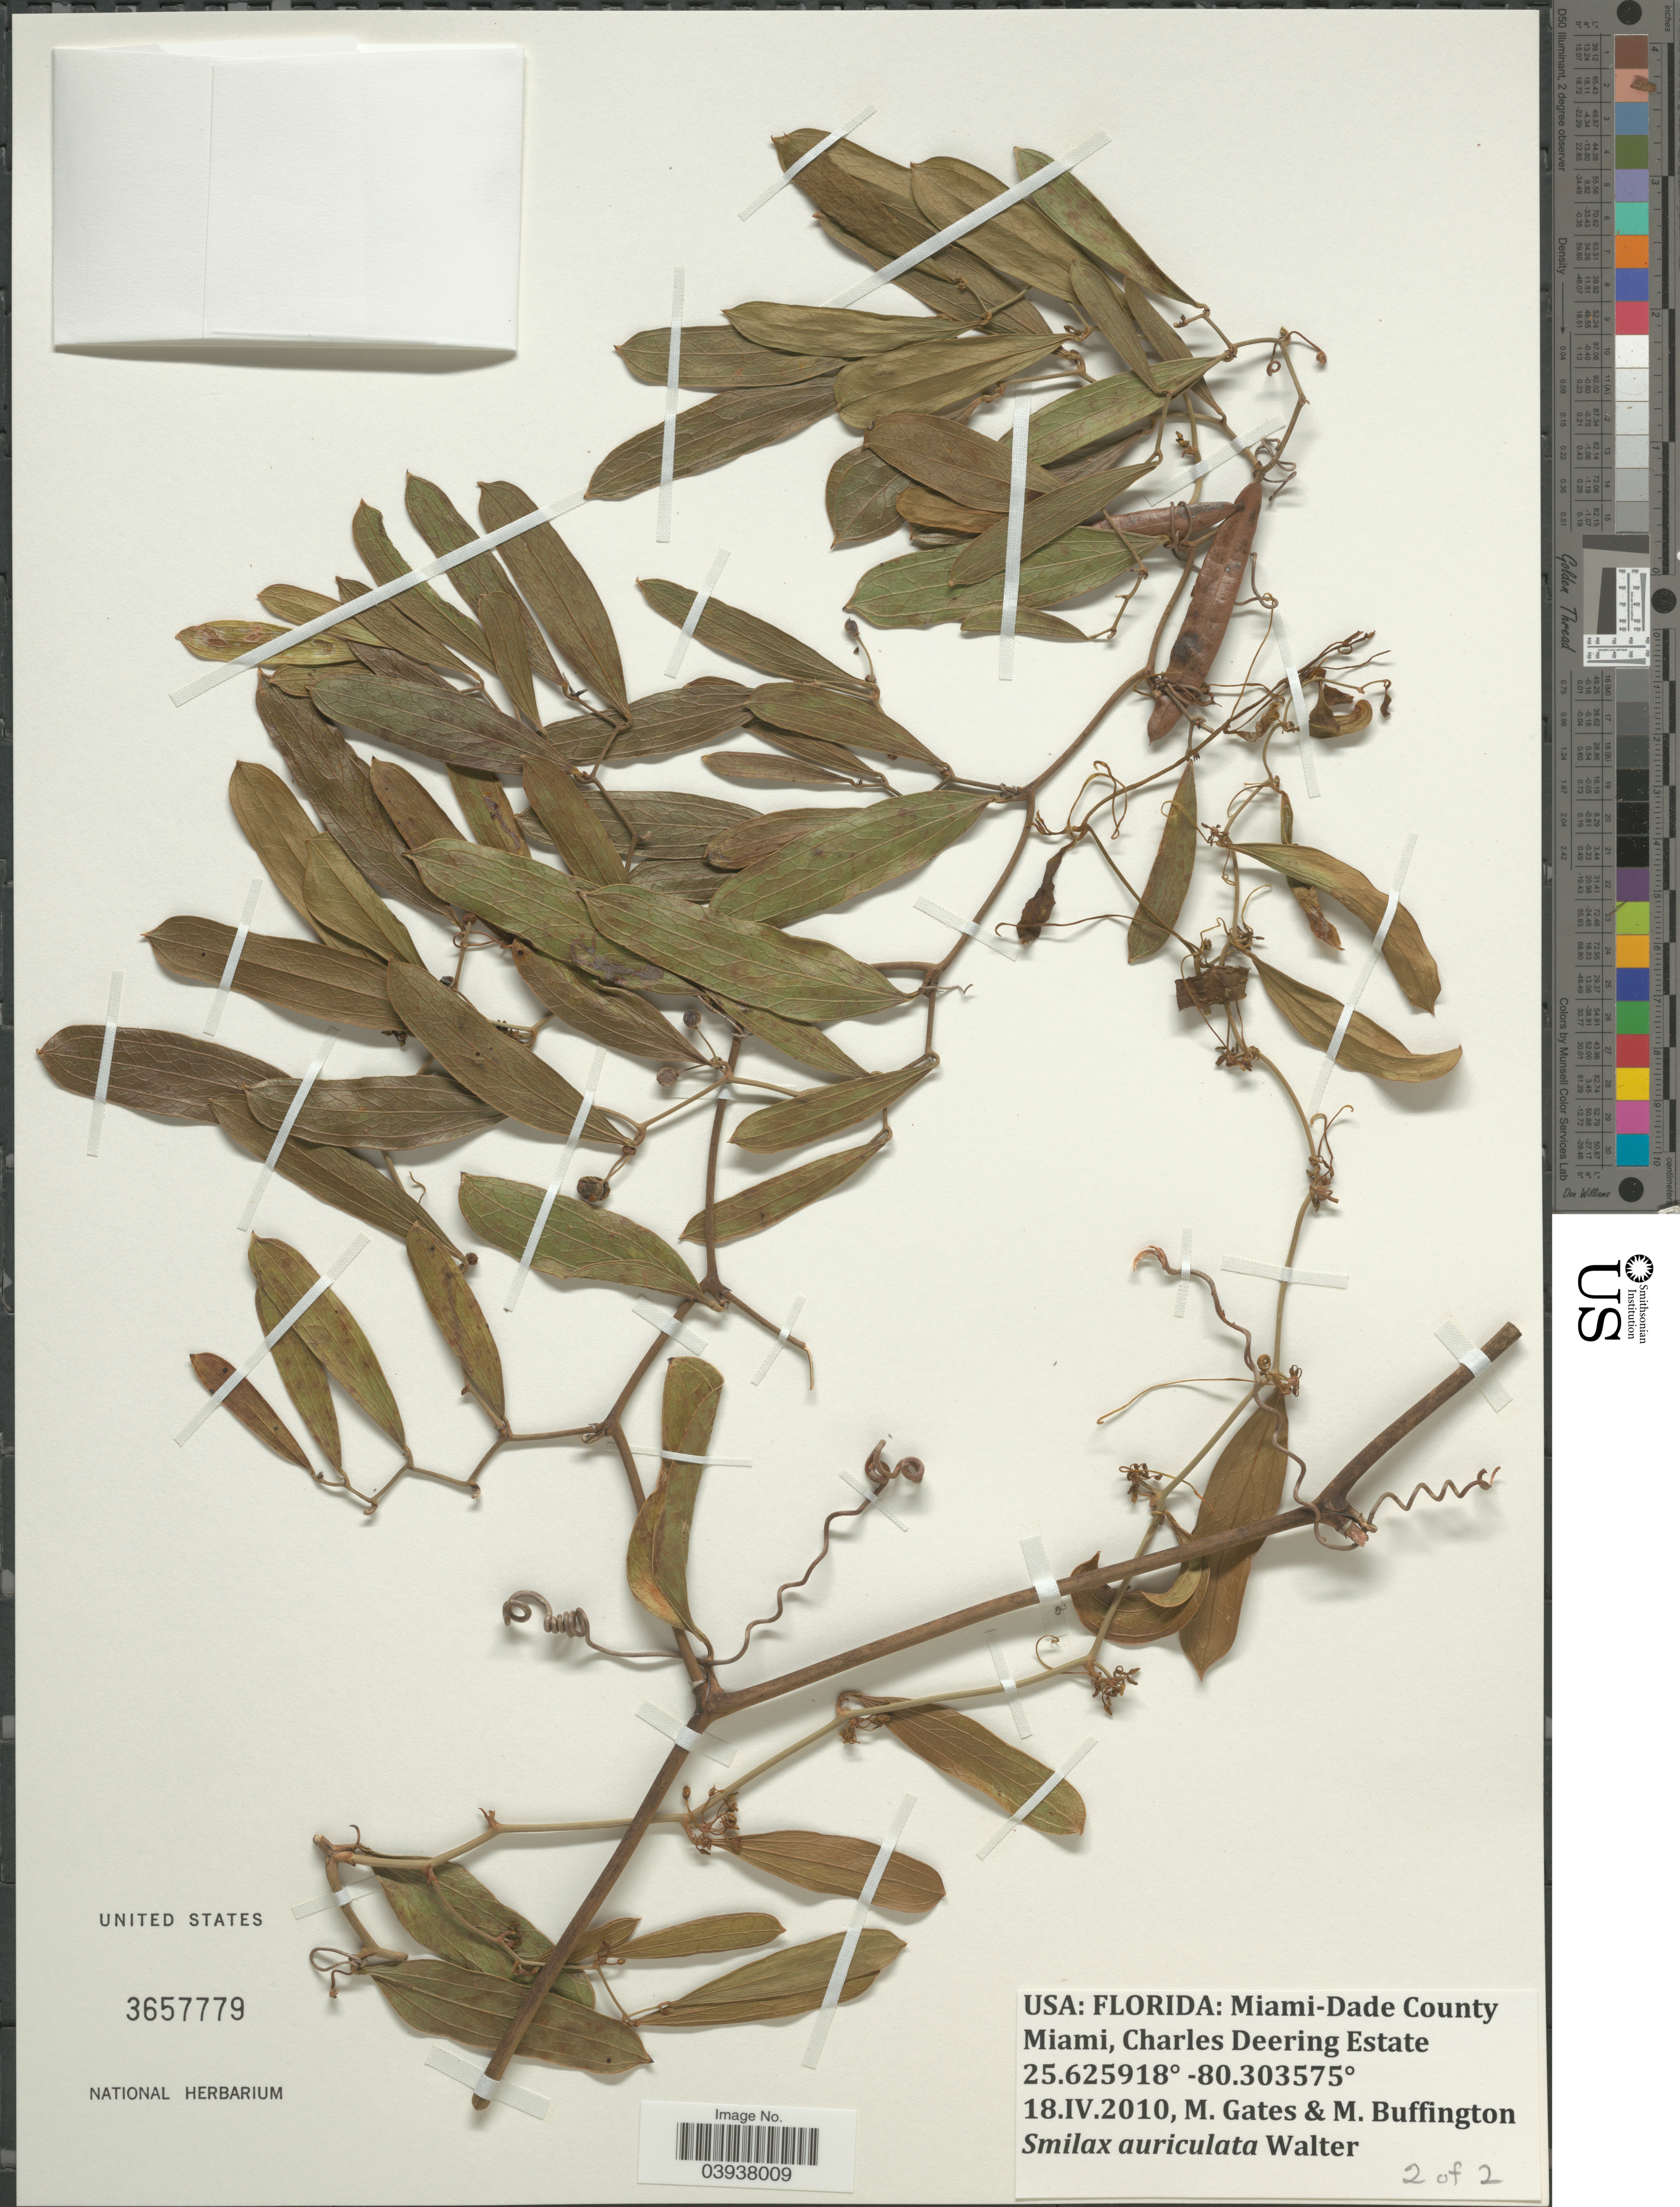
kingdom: Plantae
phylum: Tracheophyta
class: Liliopsida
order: Liliales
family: Smilacaceae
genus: Smilax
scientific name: Smilax auriculata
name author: Walter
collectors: M. Gates & M. Buffington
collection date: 2010-04-18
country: United States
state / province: Florida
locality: Miami-Dade County. Miami, Charles Deering Estate.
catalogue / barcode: US 3657779